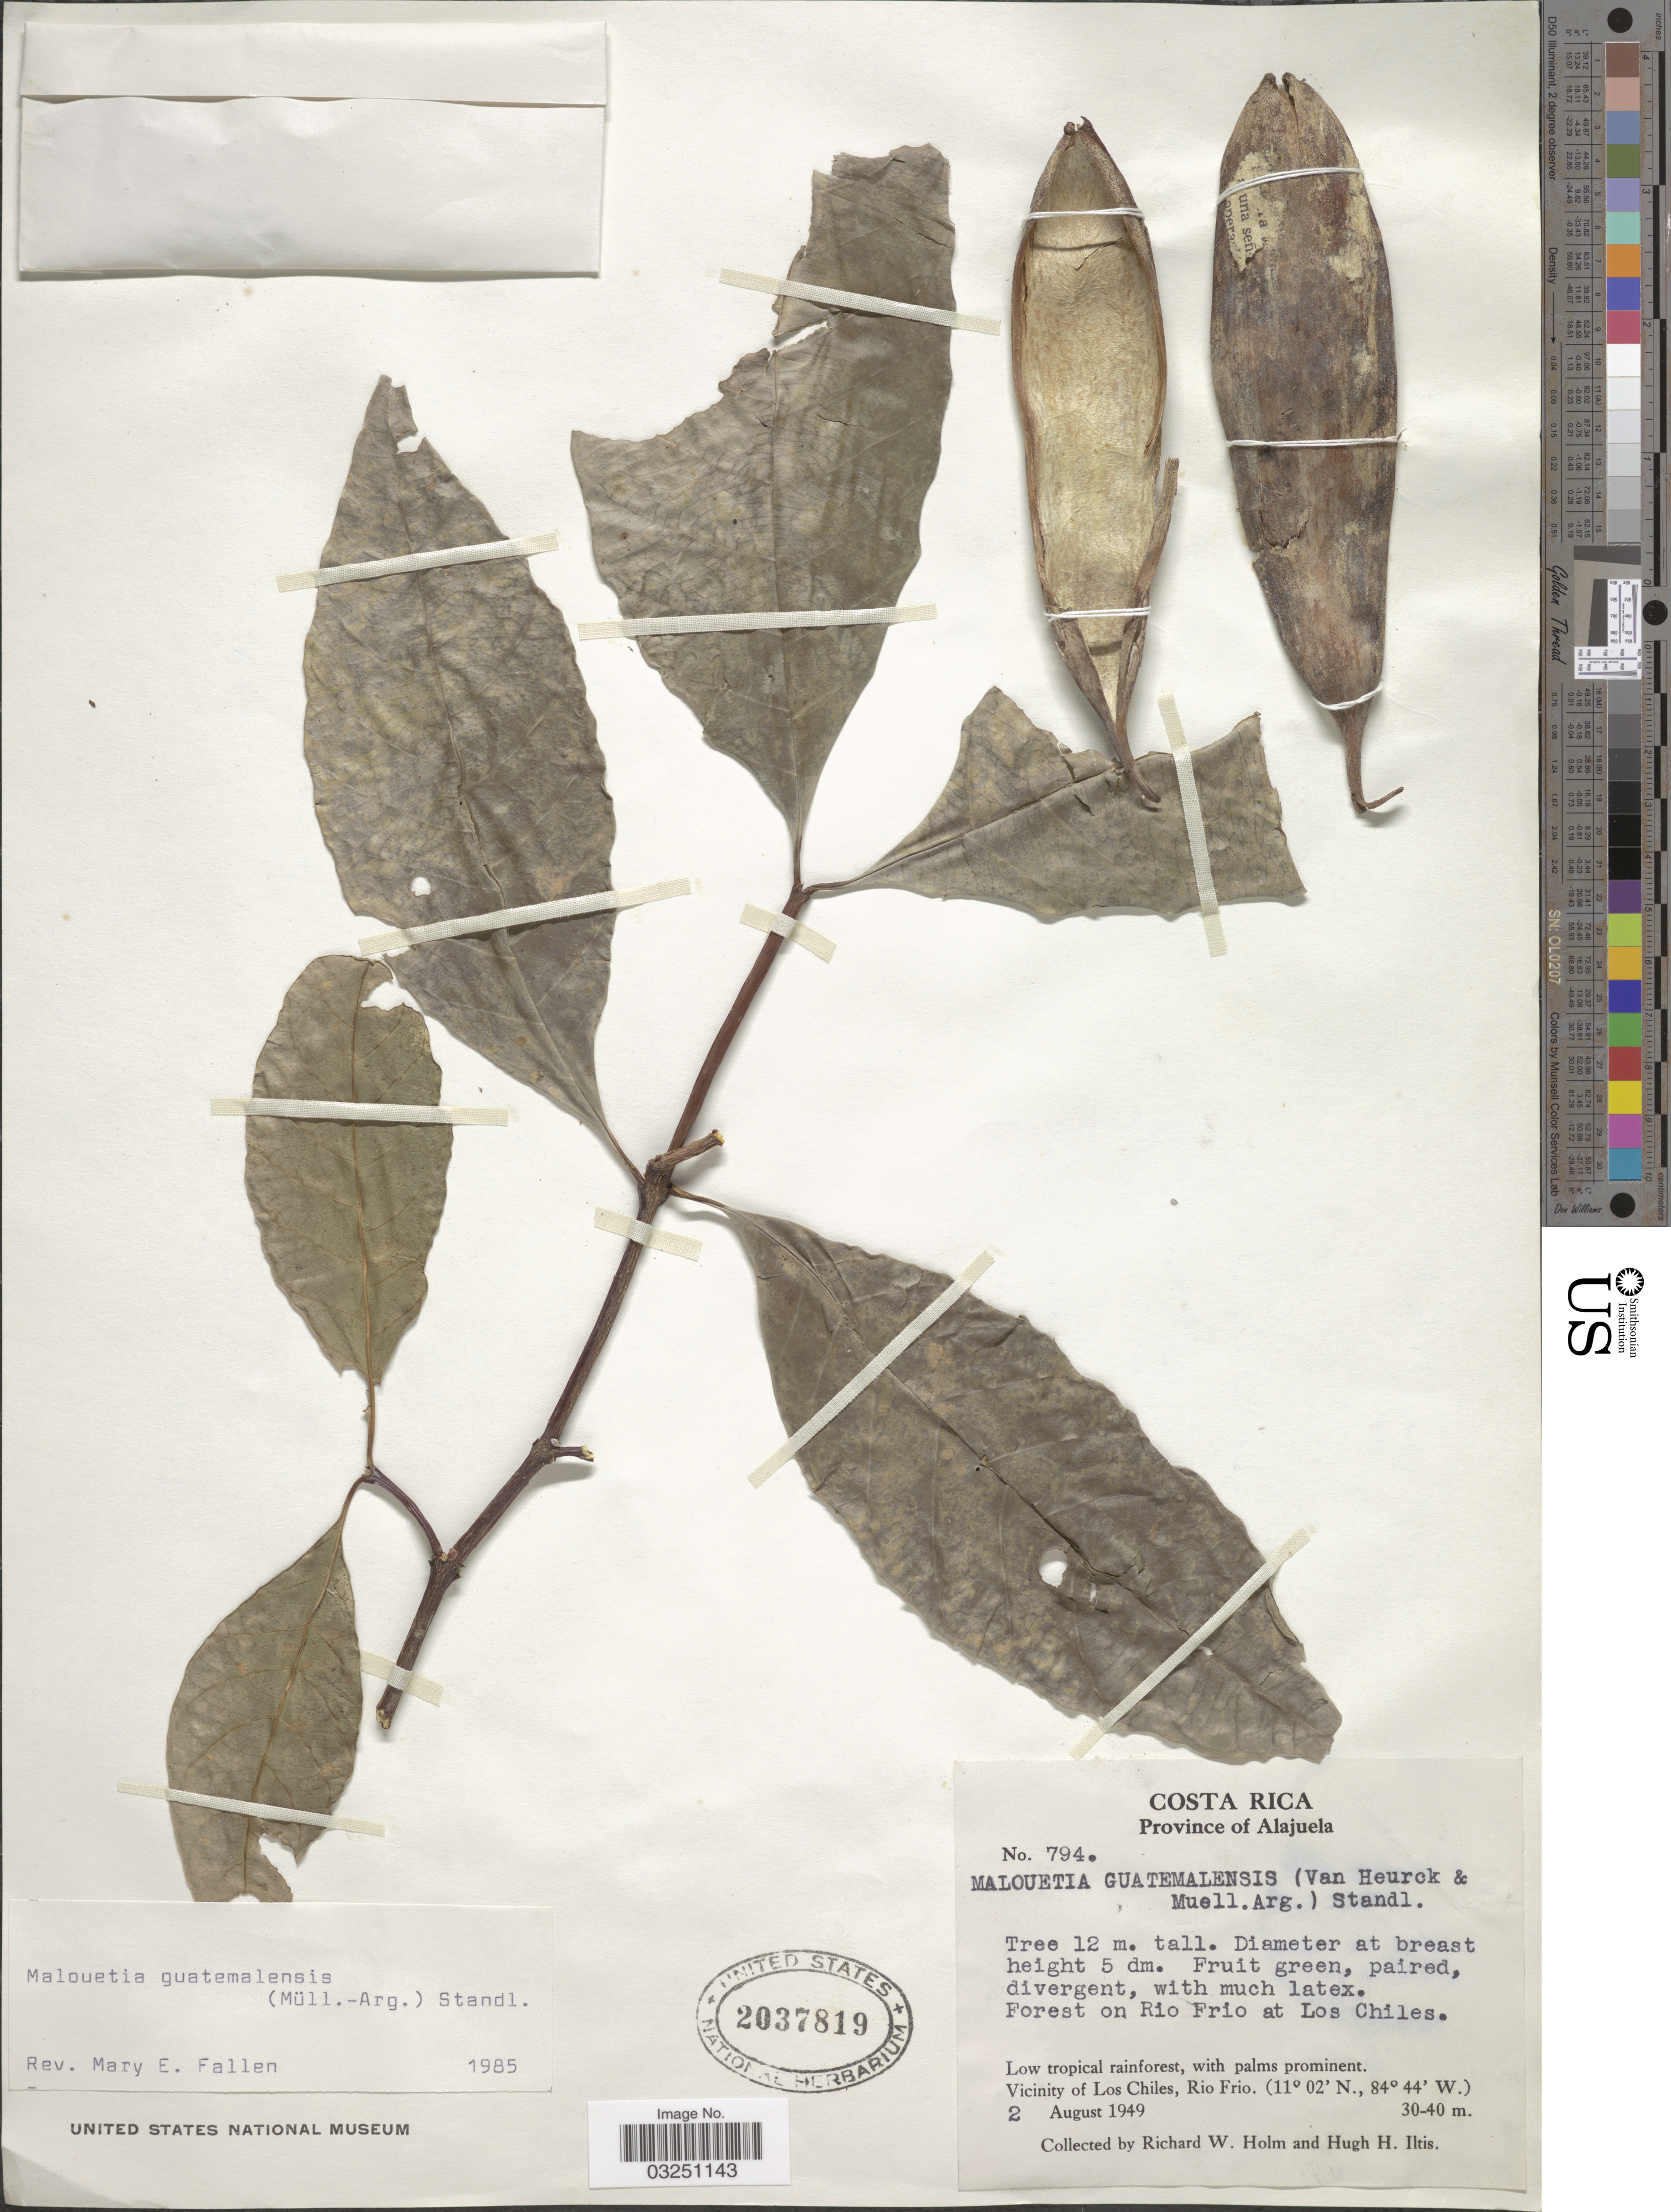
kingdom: Plantae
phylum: Tracheophyta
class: Magnoliopsida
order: Gentianales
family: Apocynaceae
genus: Malouetia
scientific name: Malouetia guatemalensis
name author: (Müll. Arg.) Standl.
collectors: R. W. Holm & H. Iltis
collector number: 794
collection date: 1949-08-02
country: Costa Rica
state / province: Alajuela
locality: Forest on Rio Frio at Los Chiles. Vicinity of Los Chilles, Rio Frio.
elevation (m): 30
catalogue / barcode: US 2037819